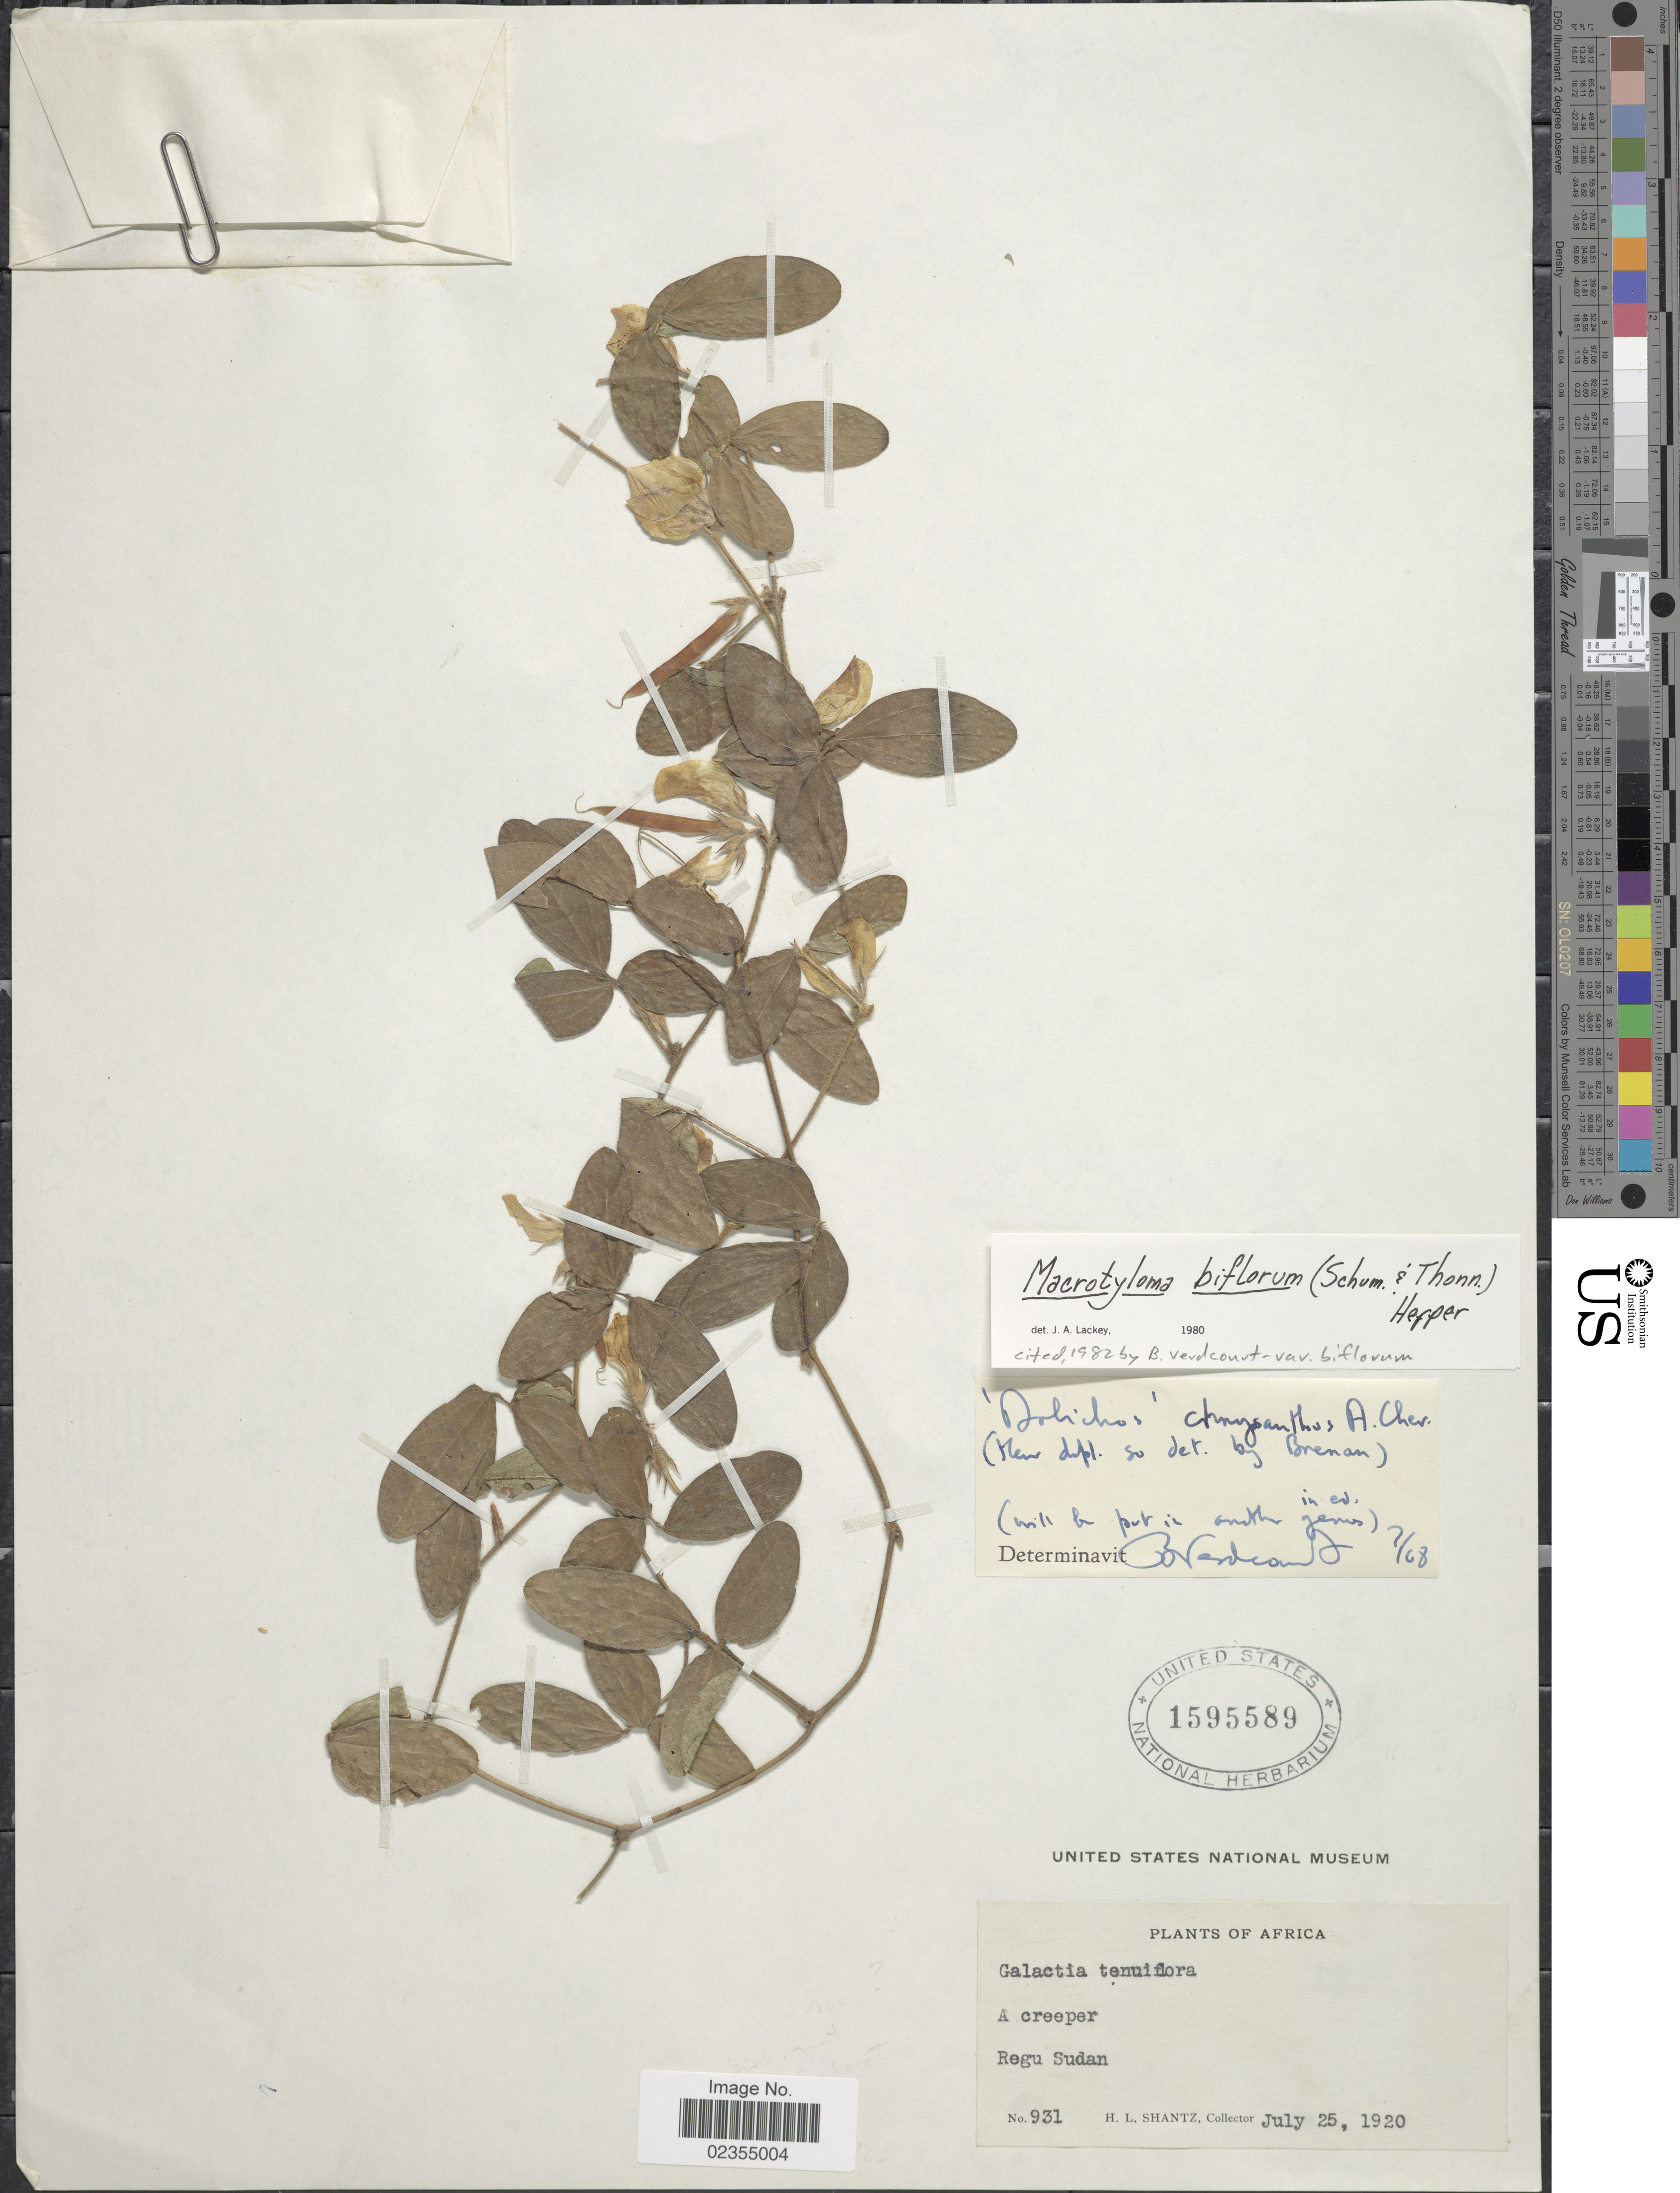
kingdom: Plantae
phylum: Tracheophyta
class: Magnoliopsida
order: Fabales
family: Fabaceae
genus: Macrotyloma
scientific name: Macrotyloma biflorum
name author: (Schum. & Thonn.) Hepper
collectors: H. Shantz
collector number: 931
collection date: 1920-07-25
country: Sudan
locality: Regu Sudan. Africa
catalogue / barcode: US 1595589